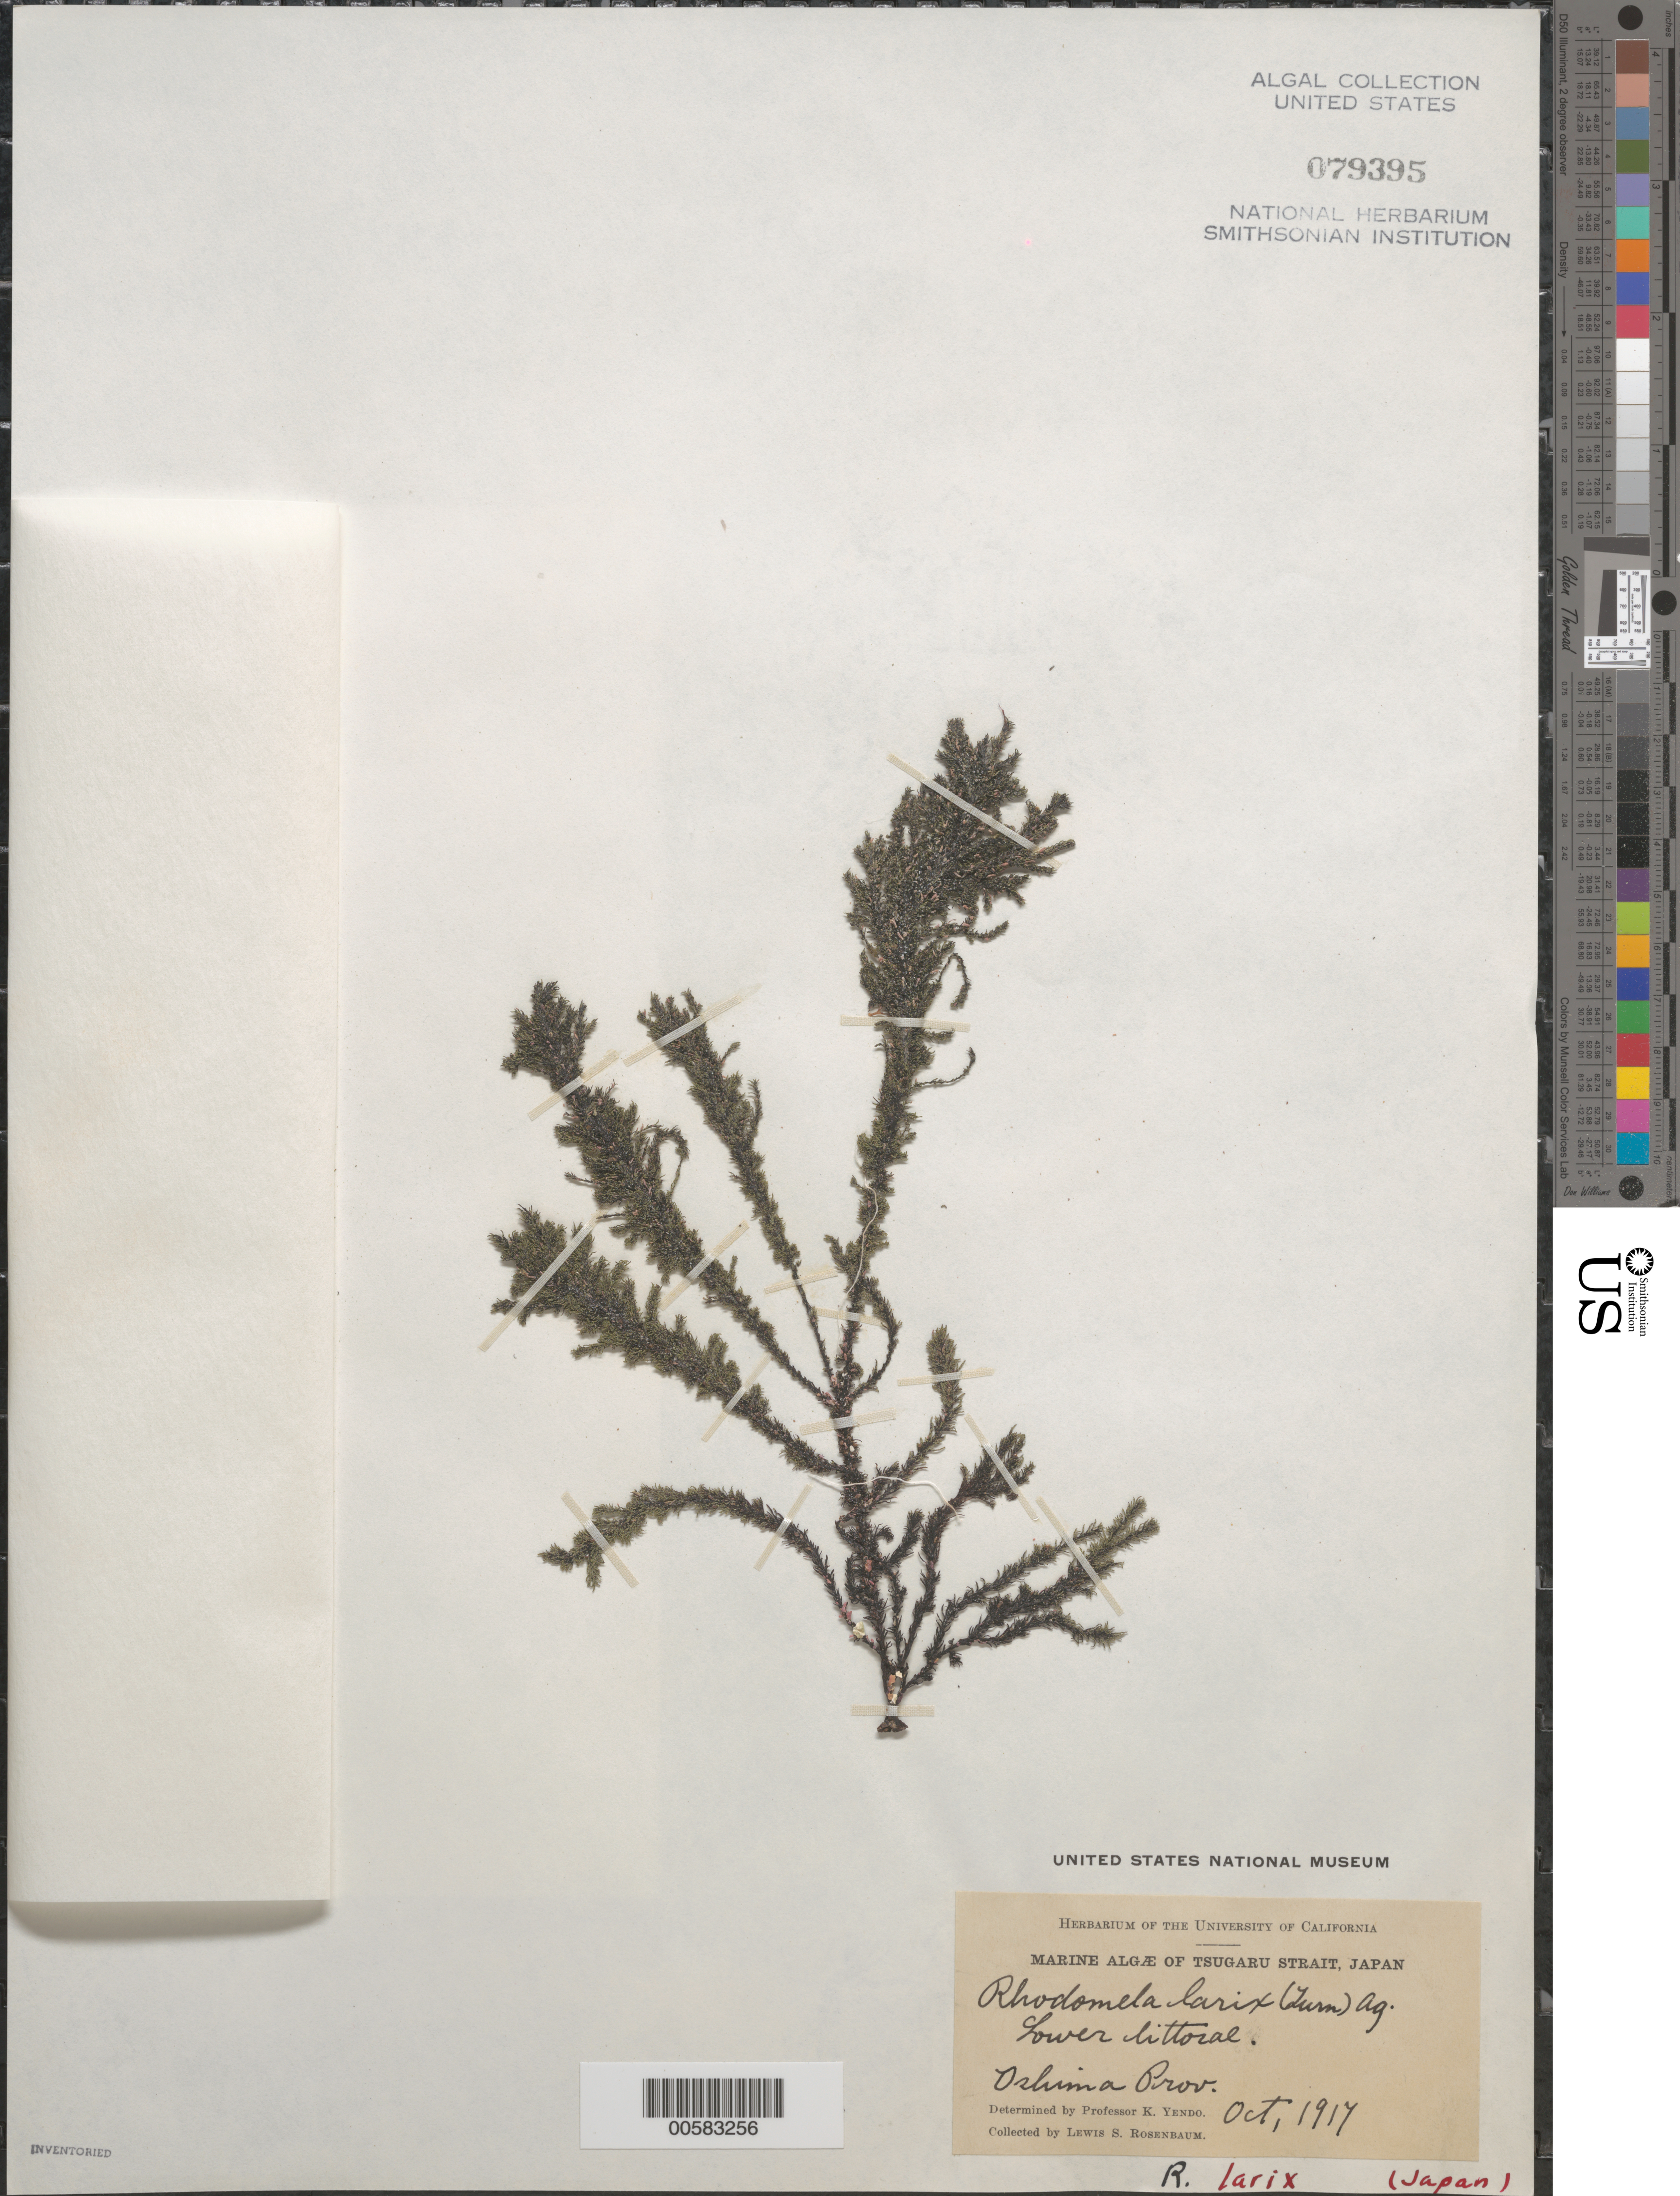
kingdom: Plantae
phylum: Rhodophyta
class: Florideophyceae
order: Ceramiales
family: Rhodomelaceae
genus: Neorhodomela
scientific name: Neorhodomela larix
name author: (Turner) Masuda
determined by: Algae name updating Project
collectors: L. Rosenbaum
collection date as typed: Oct 1917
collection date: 1917-10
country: Japan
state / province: Hokkaido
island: Hokkaido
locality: Tsugaru Strait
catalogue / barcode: US 79395